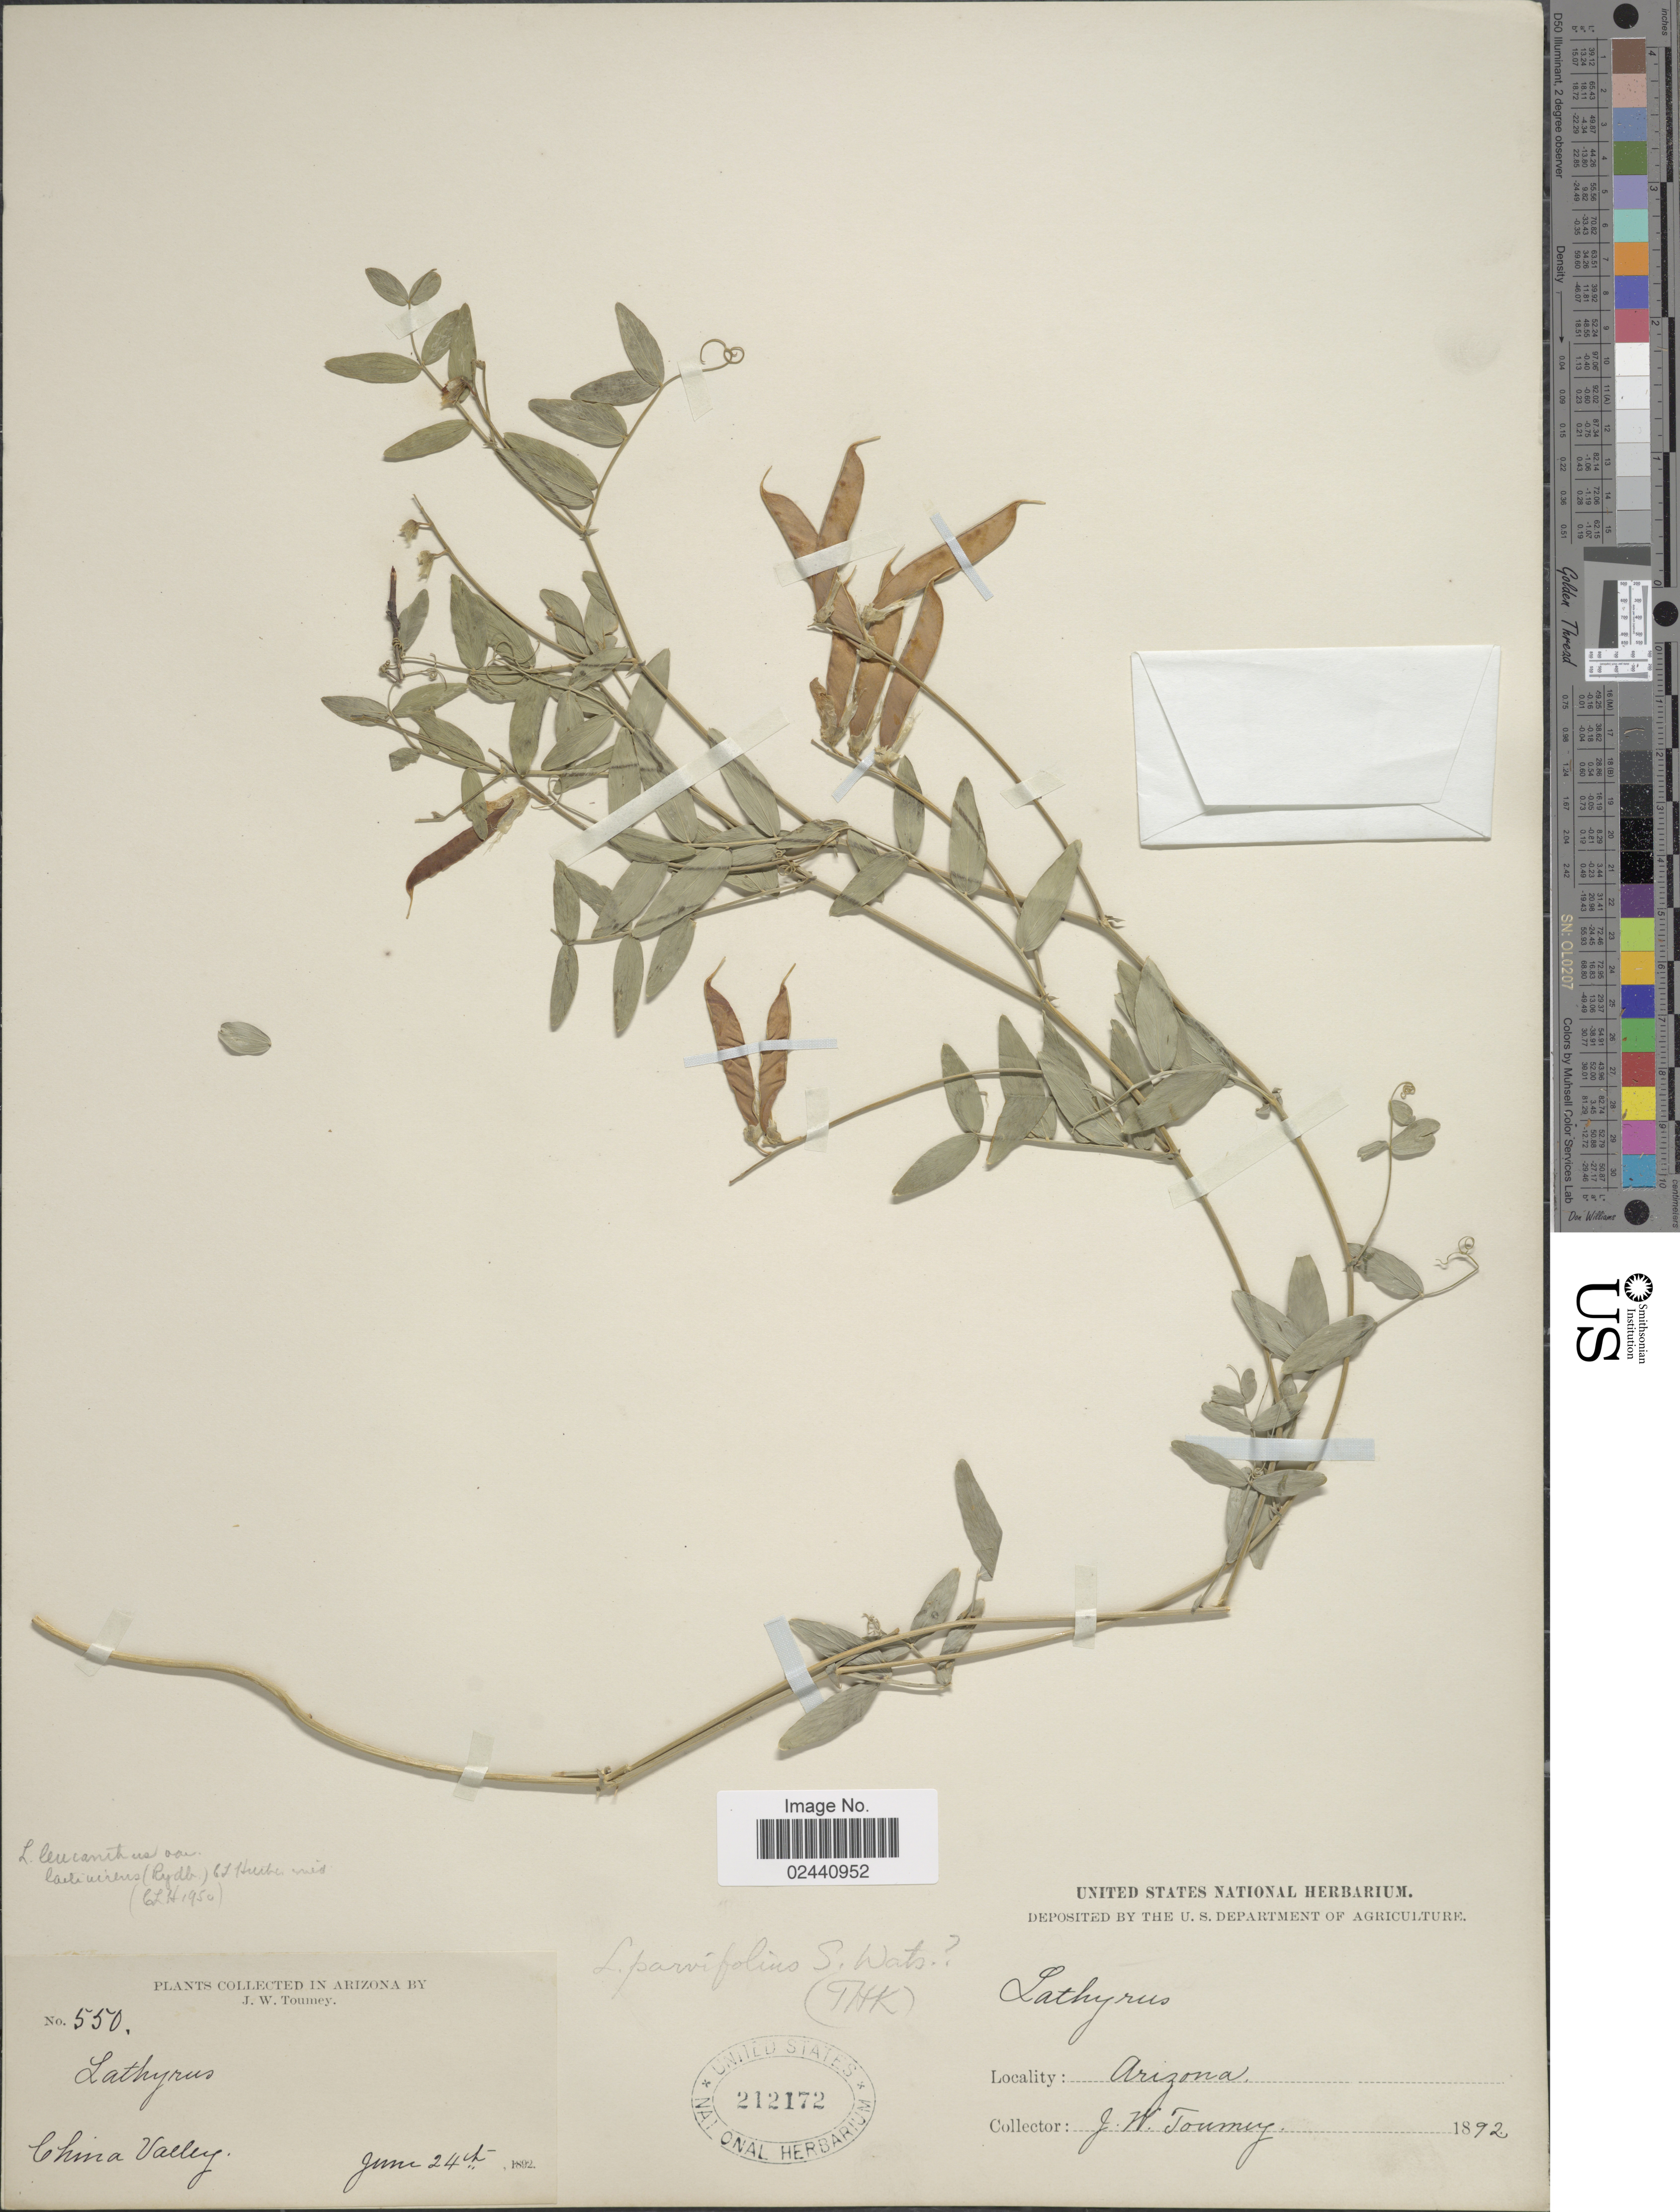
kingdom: Plantae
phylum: Tracheophyta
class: Magnoliopsida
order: Fabales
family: Fabaceae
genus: Lathyrus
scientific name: Lathyrus leucanthus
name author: Rydb.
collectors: J. W. Toumey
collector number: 550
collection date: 1892-06-24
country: United States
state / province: Arizona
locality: Chino Valley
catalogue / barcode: US 212172